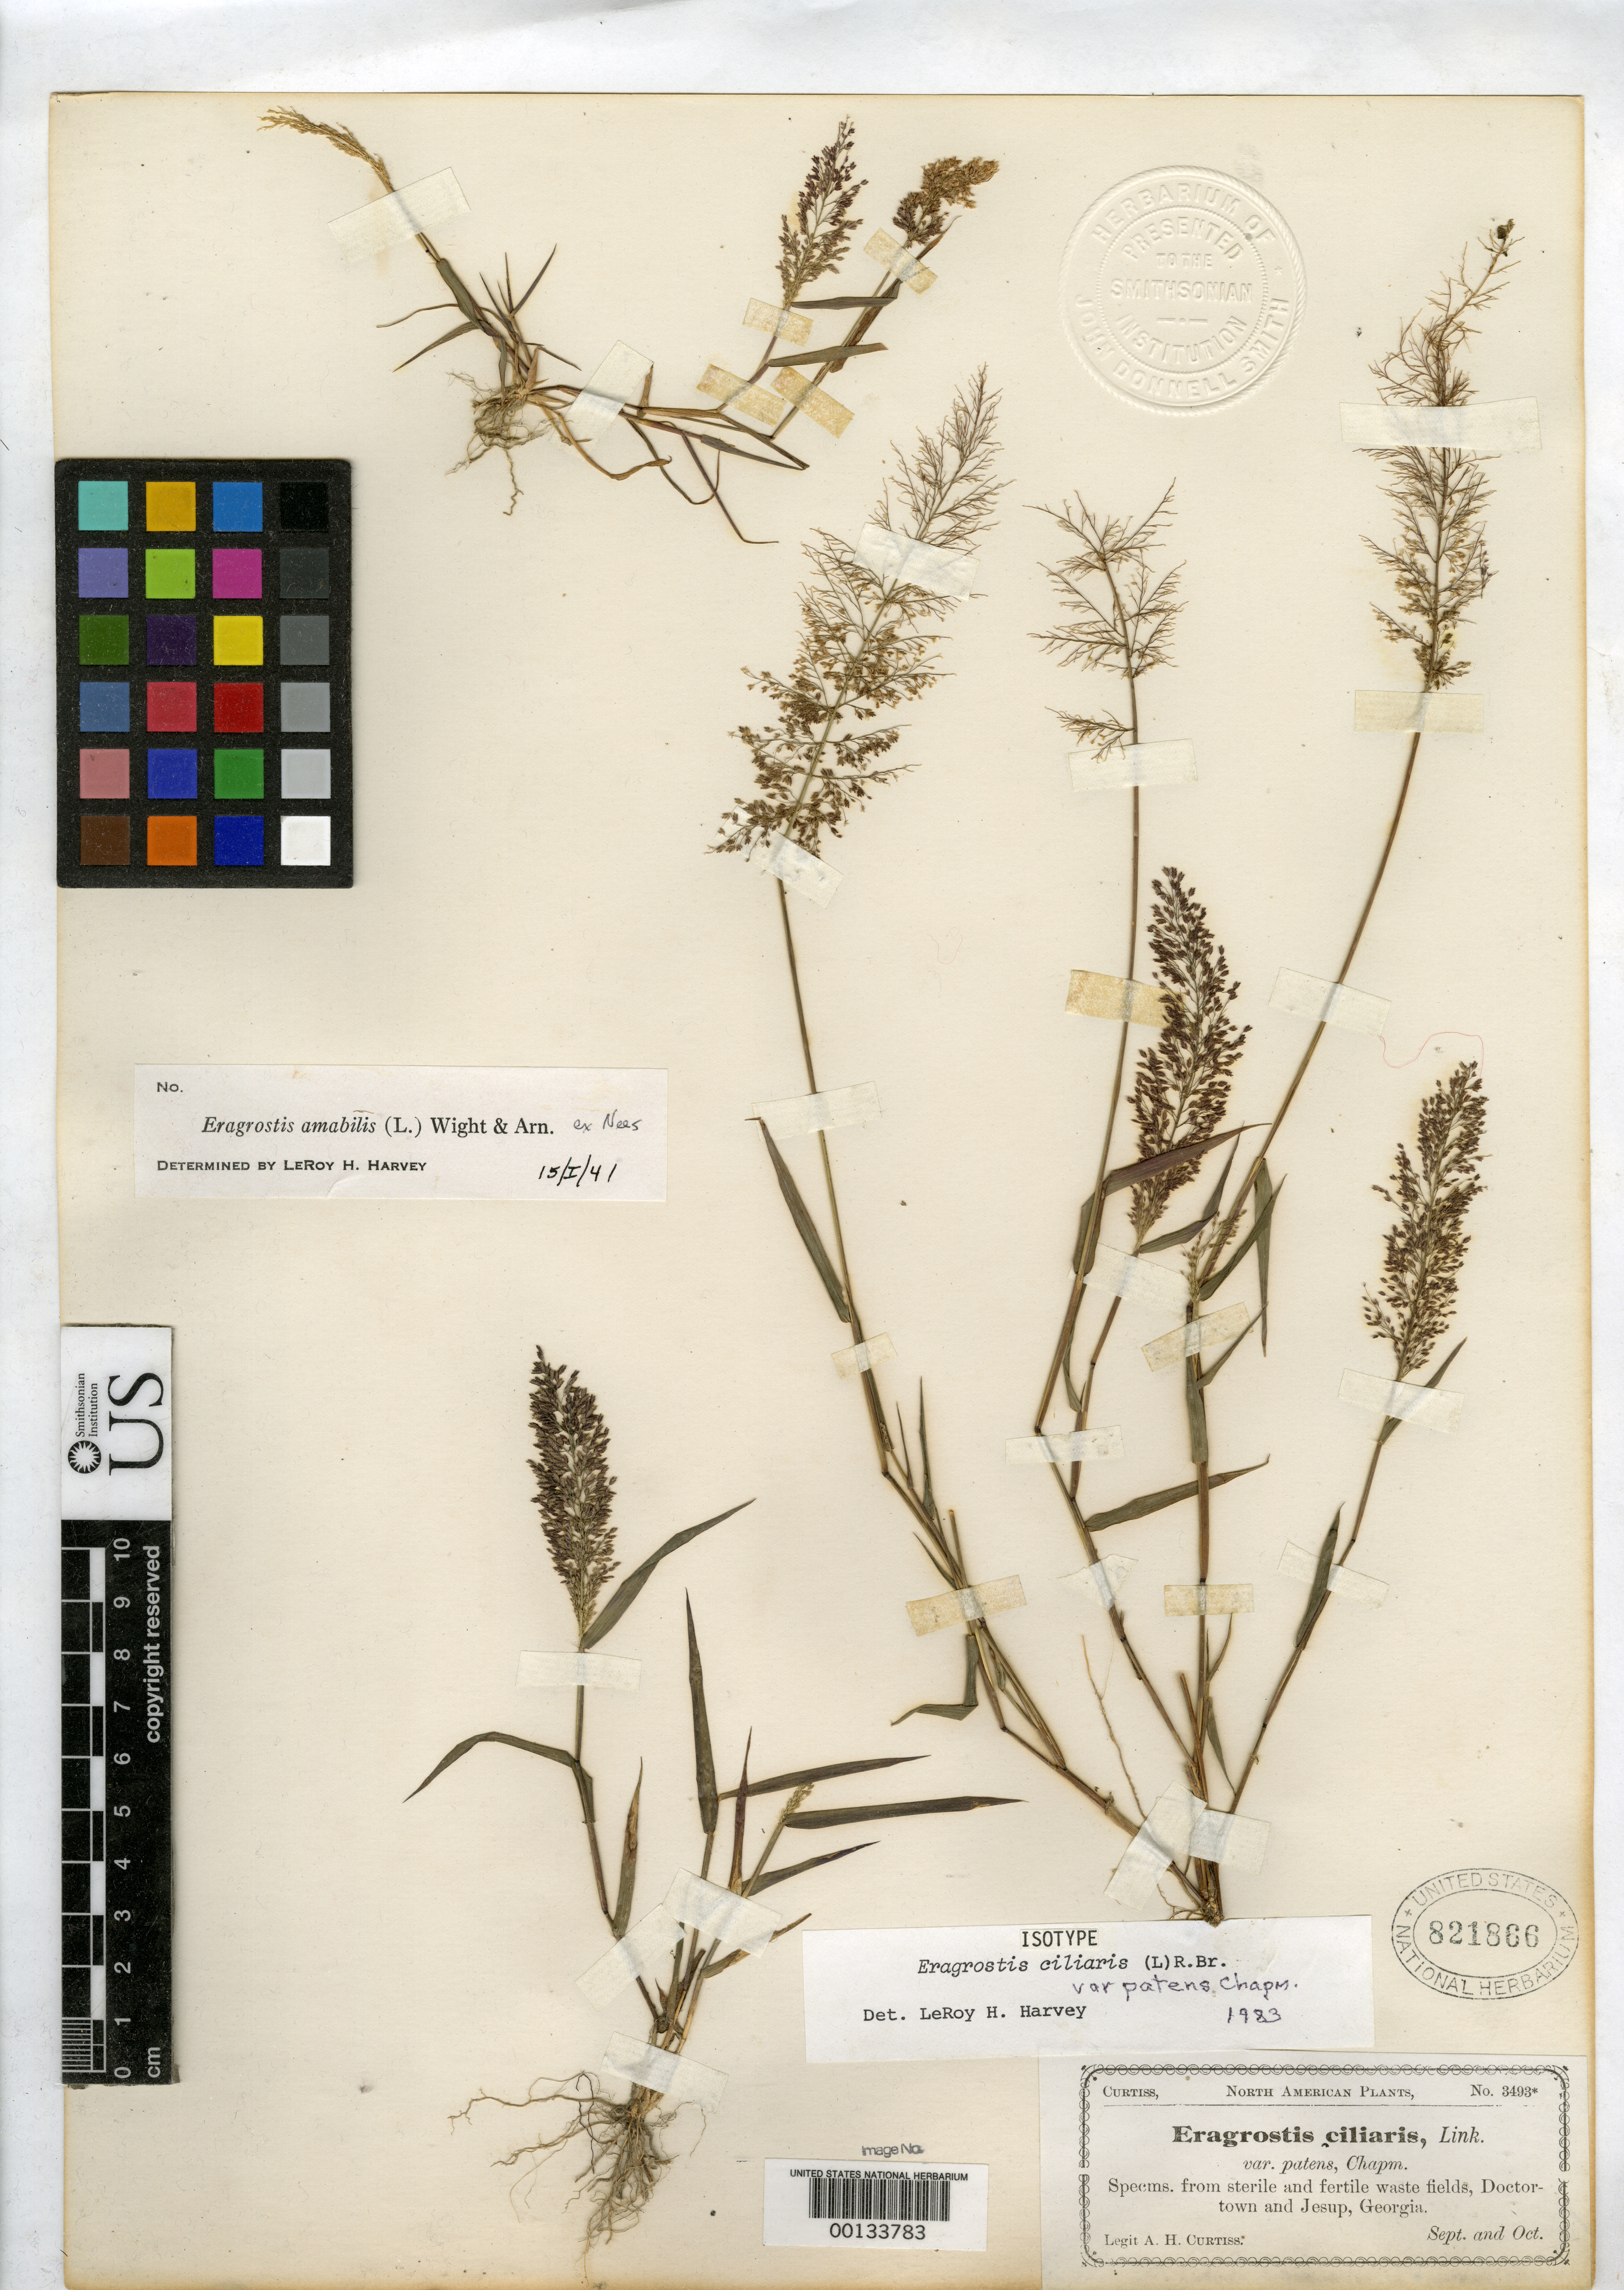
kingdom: Plantae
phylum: Tracheophyta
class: Liliopsida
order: Poales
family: Poaceae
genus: Eragrostis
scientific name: Eragrostis ciliaris var. patens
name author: Chapm. ex W.J. Beal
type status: Isotype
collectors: A. H. Curtiss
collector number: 3493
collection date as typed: Sep 1880 to -- Oct 1880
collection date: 1880-09/1880-10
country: United States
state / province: Georgia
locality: Doctortown and Jesup.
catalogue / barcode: US 821866